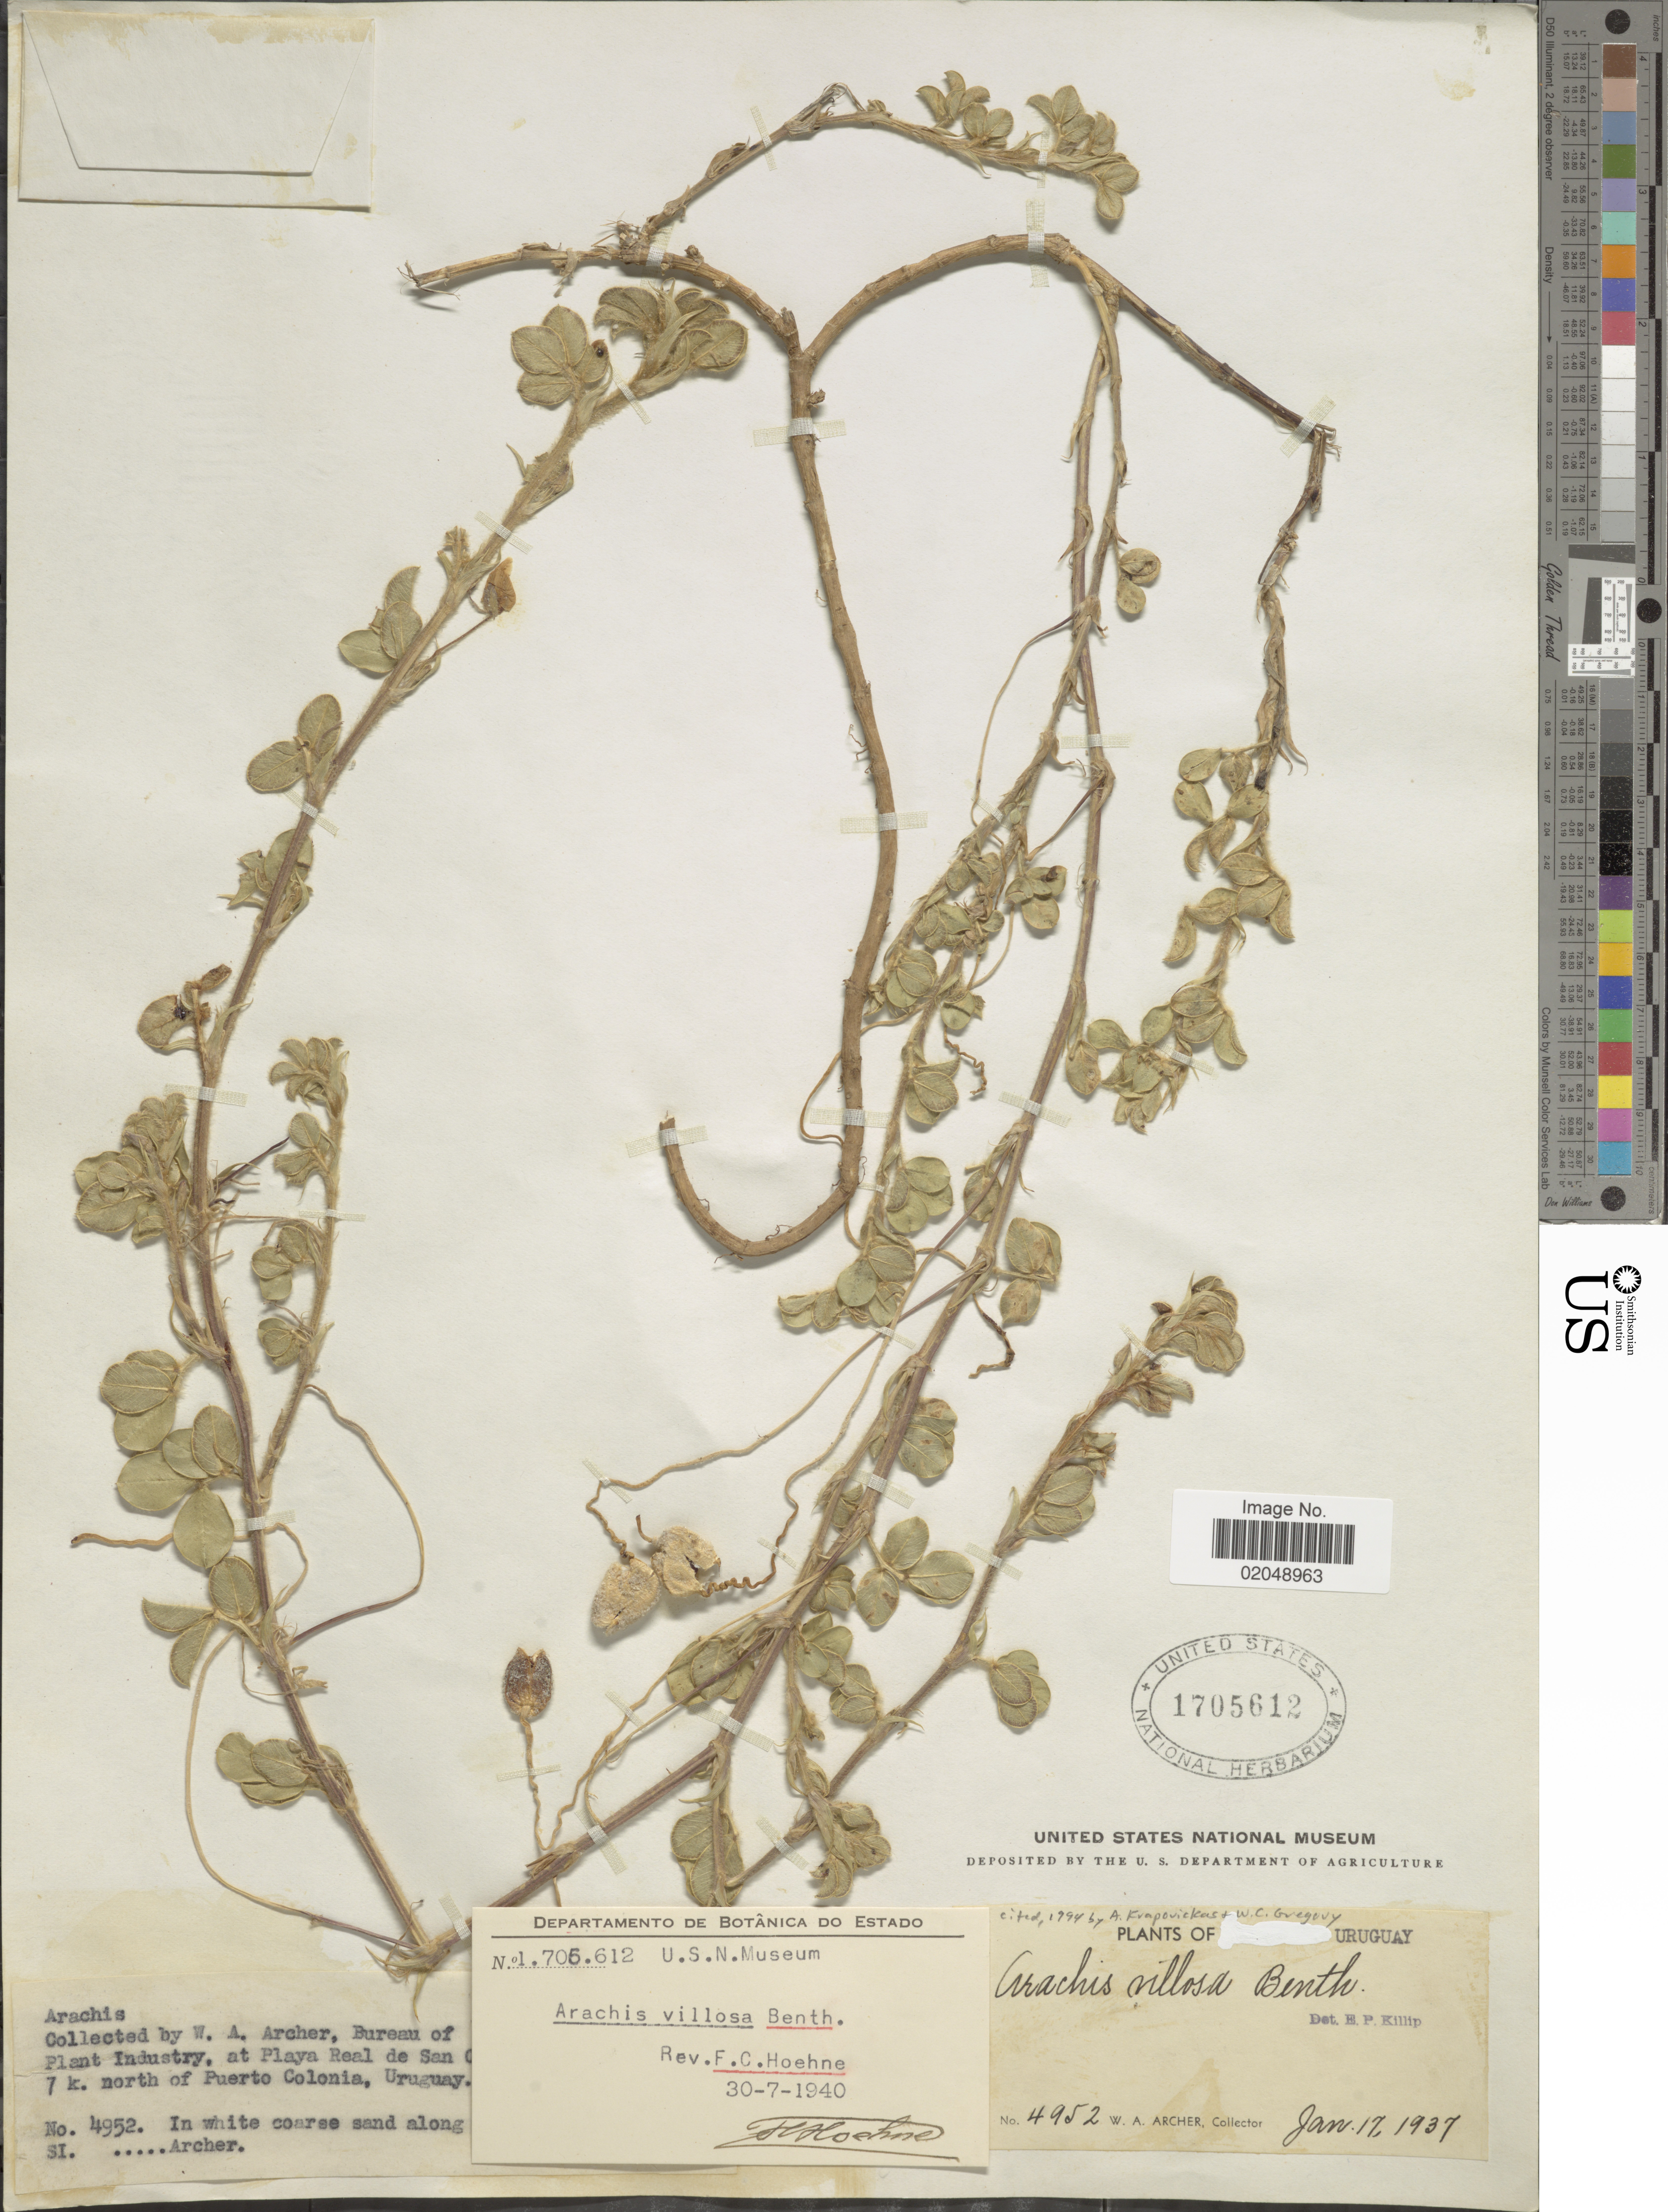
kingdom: Plantae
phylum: Tracheophyta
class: Magnoliopsida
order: Fabales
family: Fabaceae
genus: Arachis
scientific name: Arachis villosa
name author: Benth.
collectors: W. A. Archer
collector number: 4952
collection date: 1937-01-17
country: Uruguay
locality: Playa Real de San [illegible text], 7 k north of Puerto Colonia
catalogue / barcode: US 1705612